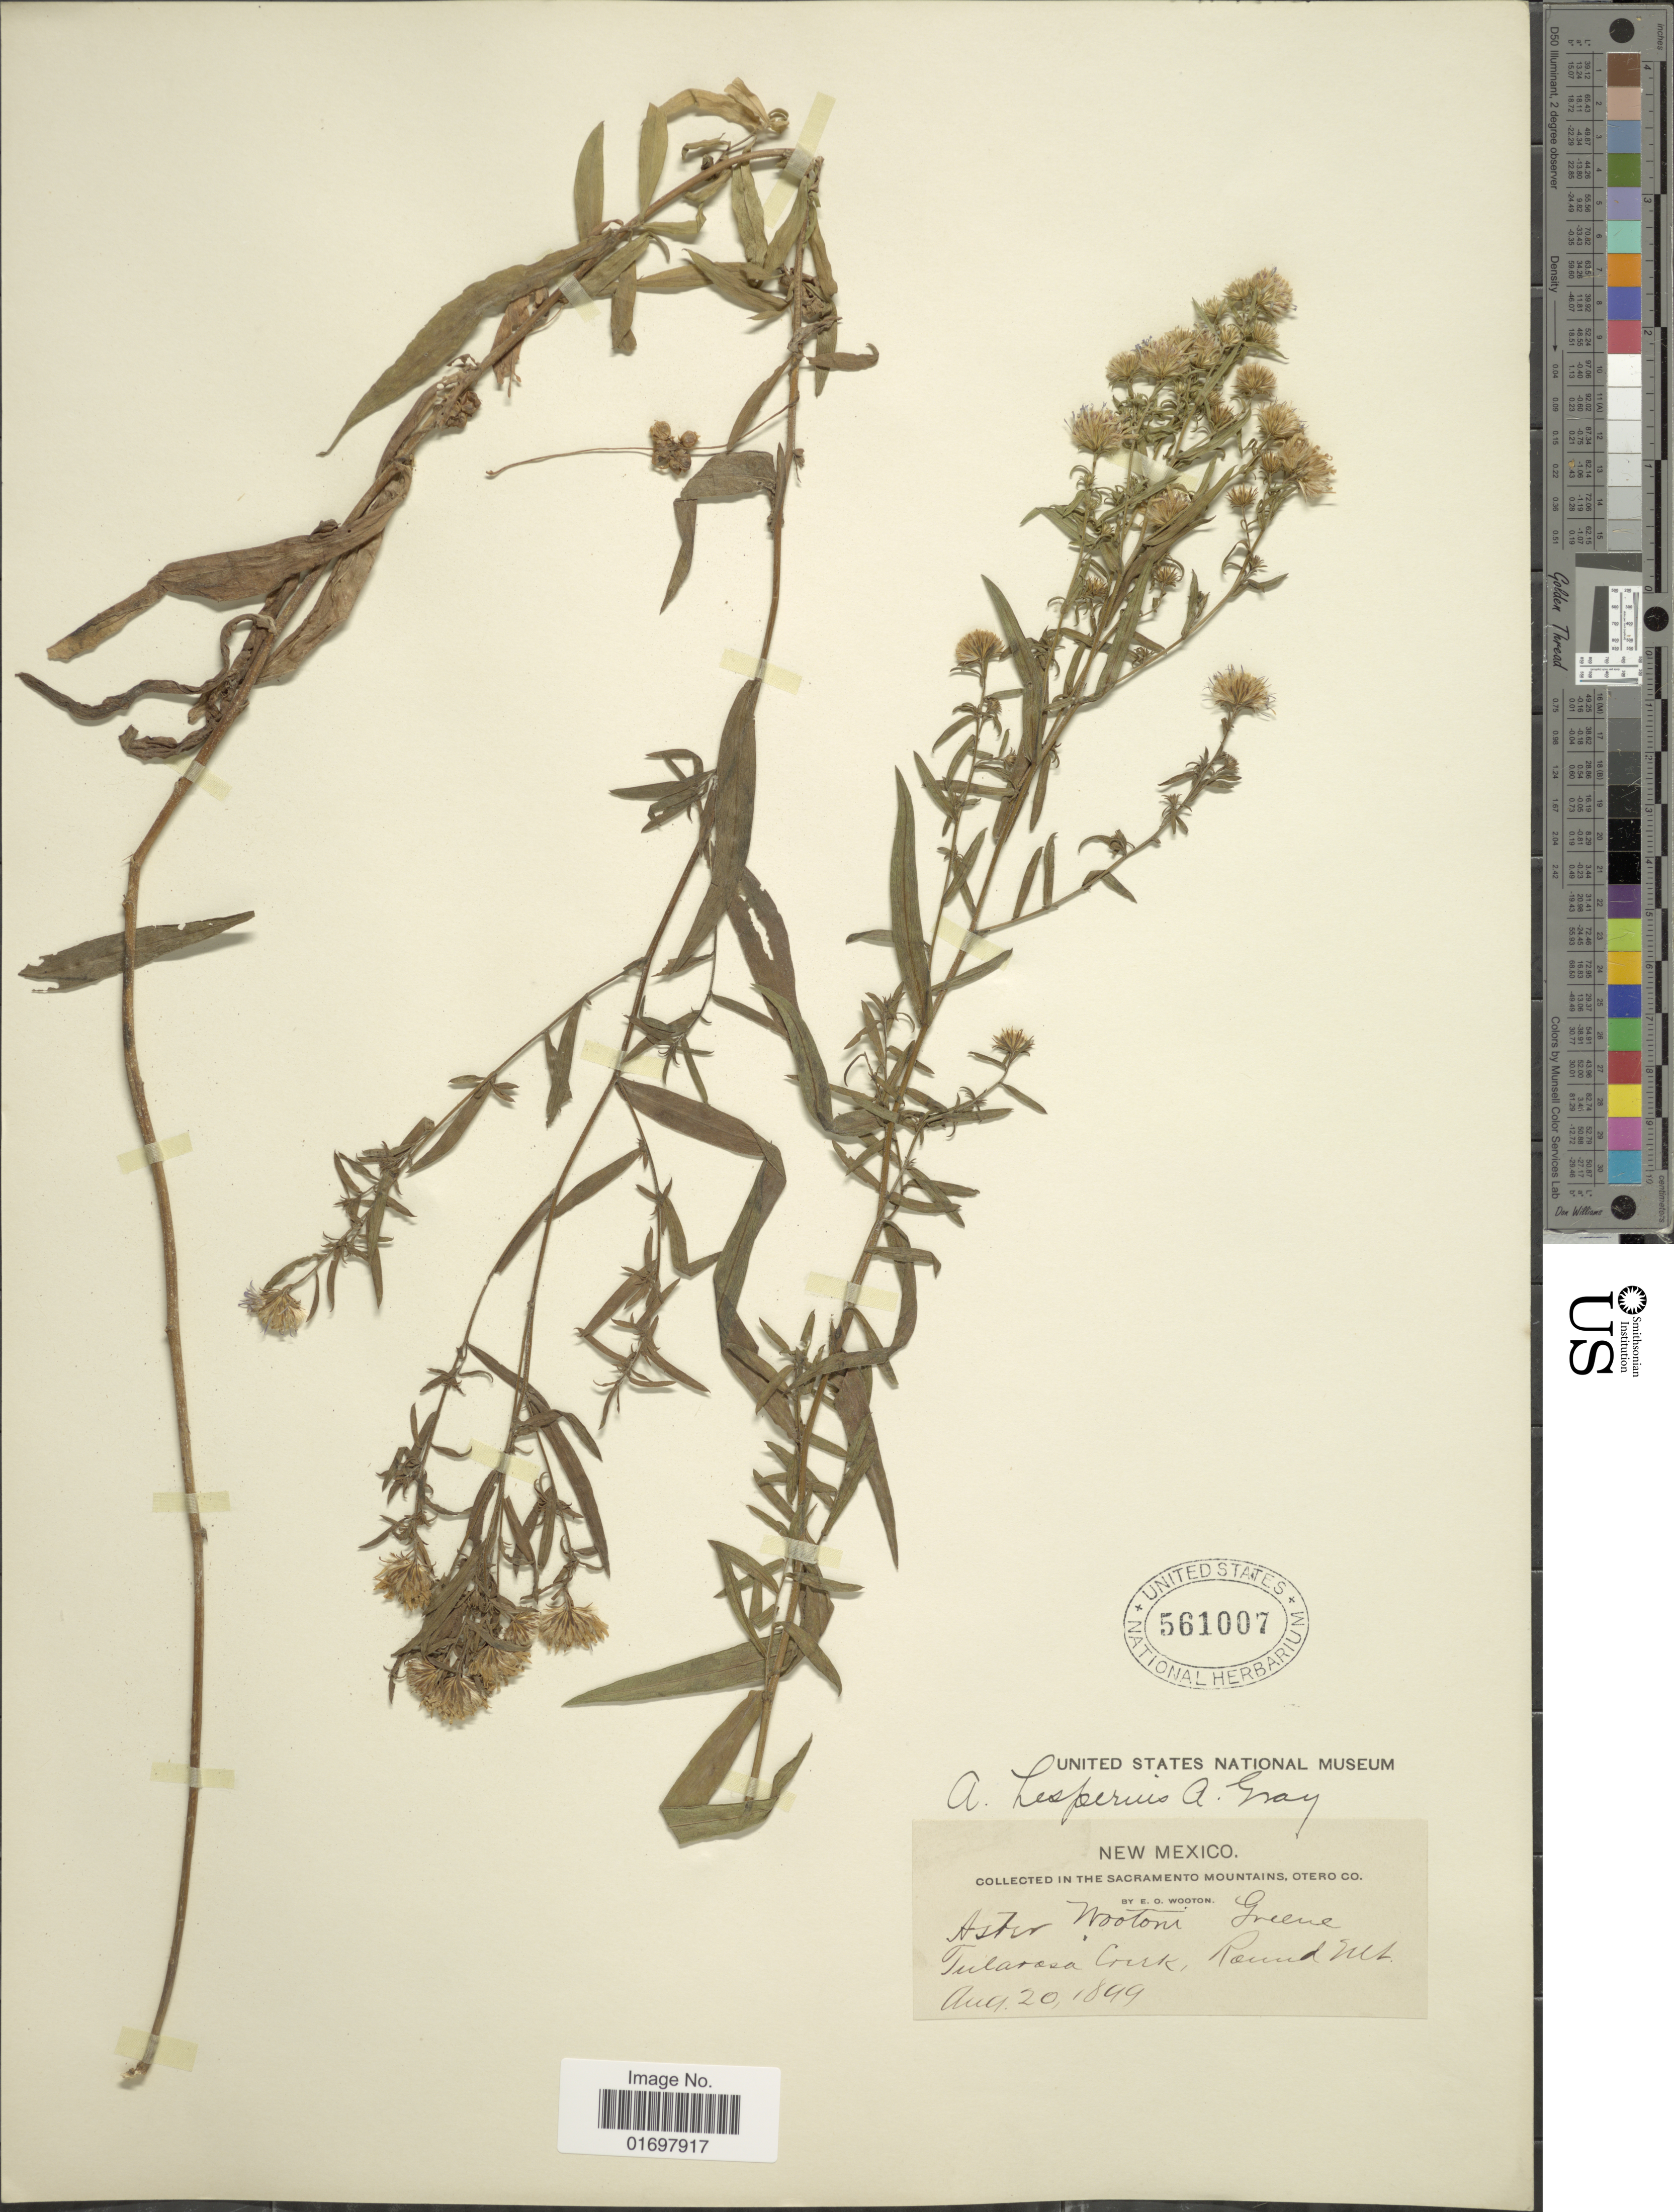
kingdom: Plantae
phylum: Tracheophyta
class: Magnoliopsida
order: Asterales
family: Asteraceae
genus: Symphyotrichum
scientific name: Symphyotrichum lanceolatum var. hesperium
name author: (A. Gray) G.L. Nesom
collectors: E. O. Wooton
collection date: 1899-08-20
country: United States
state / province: New Mexico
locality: Sacramento Mountains, Otero Co. Ticlarosa Creek, Round Mt.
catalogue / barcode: US 561007